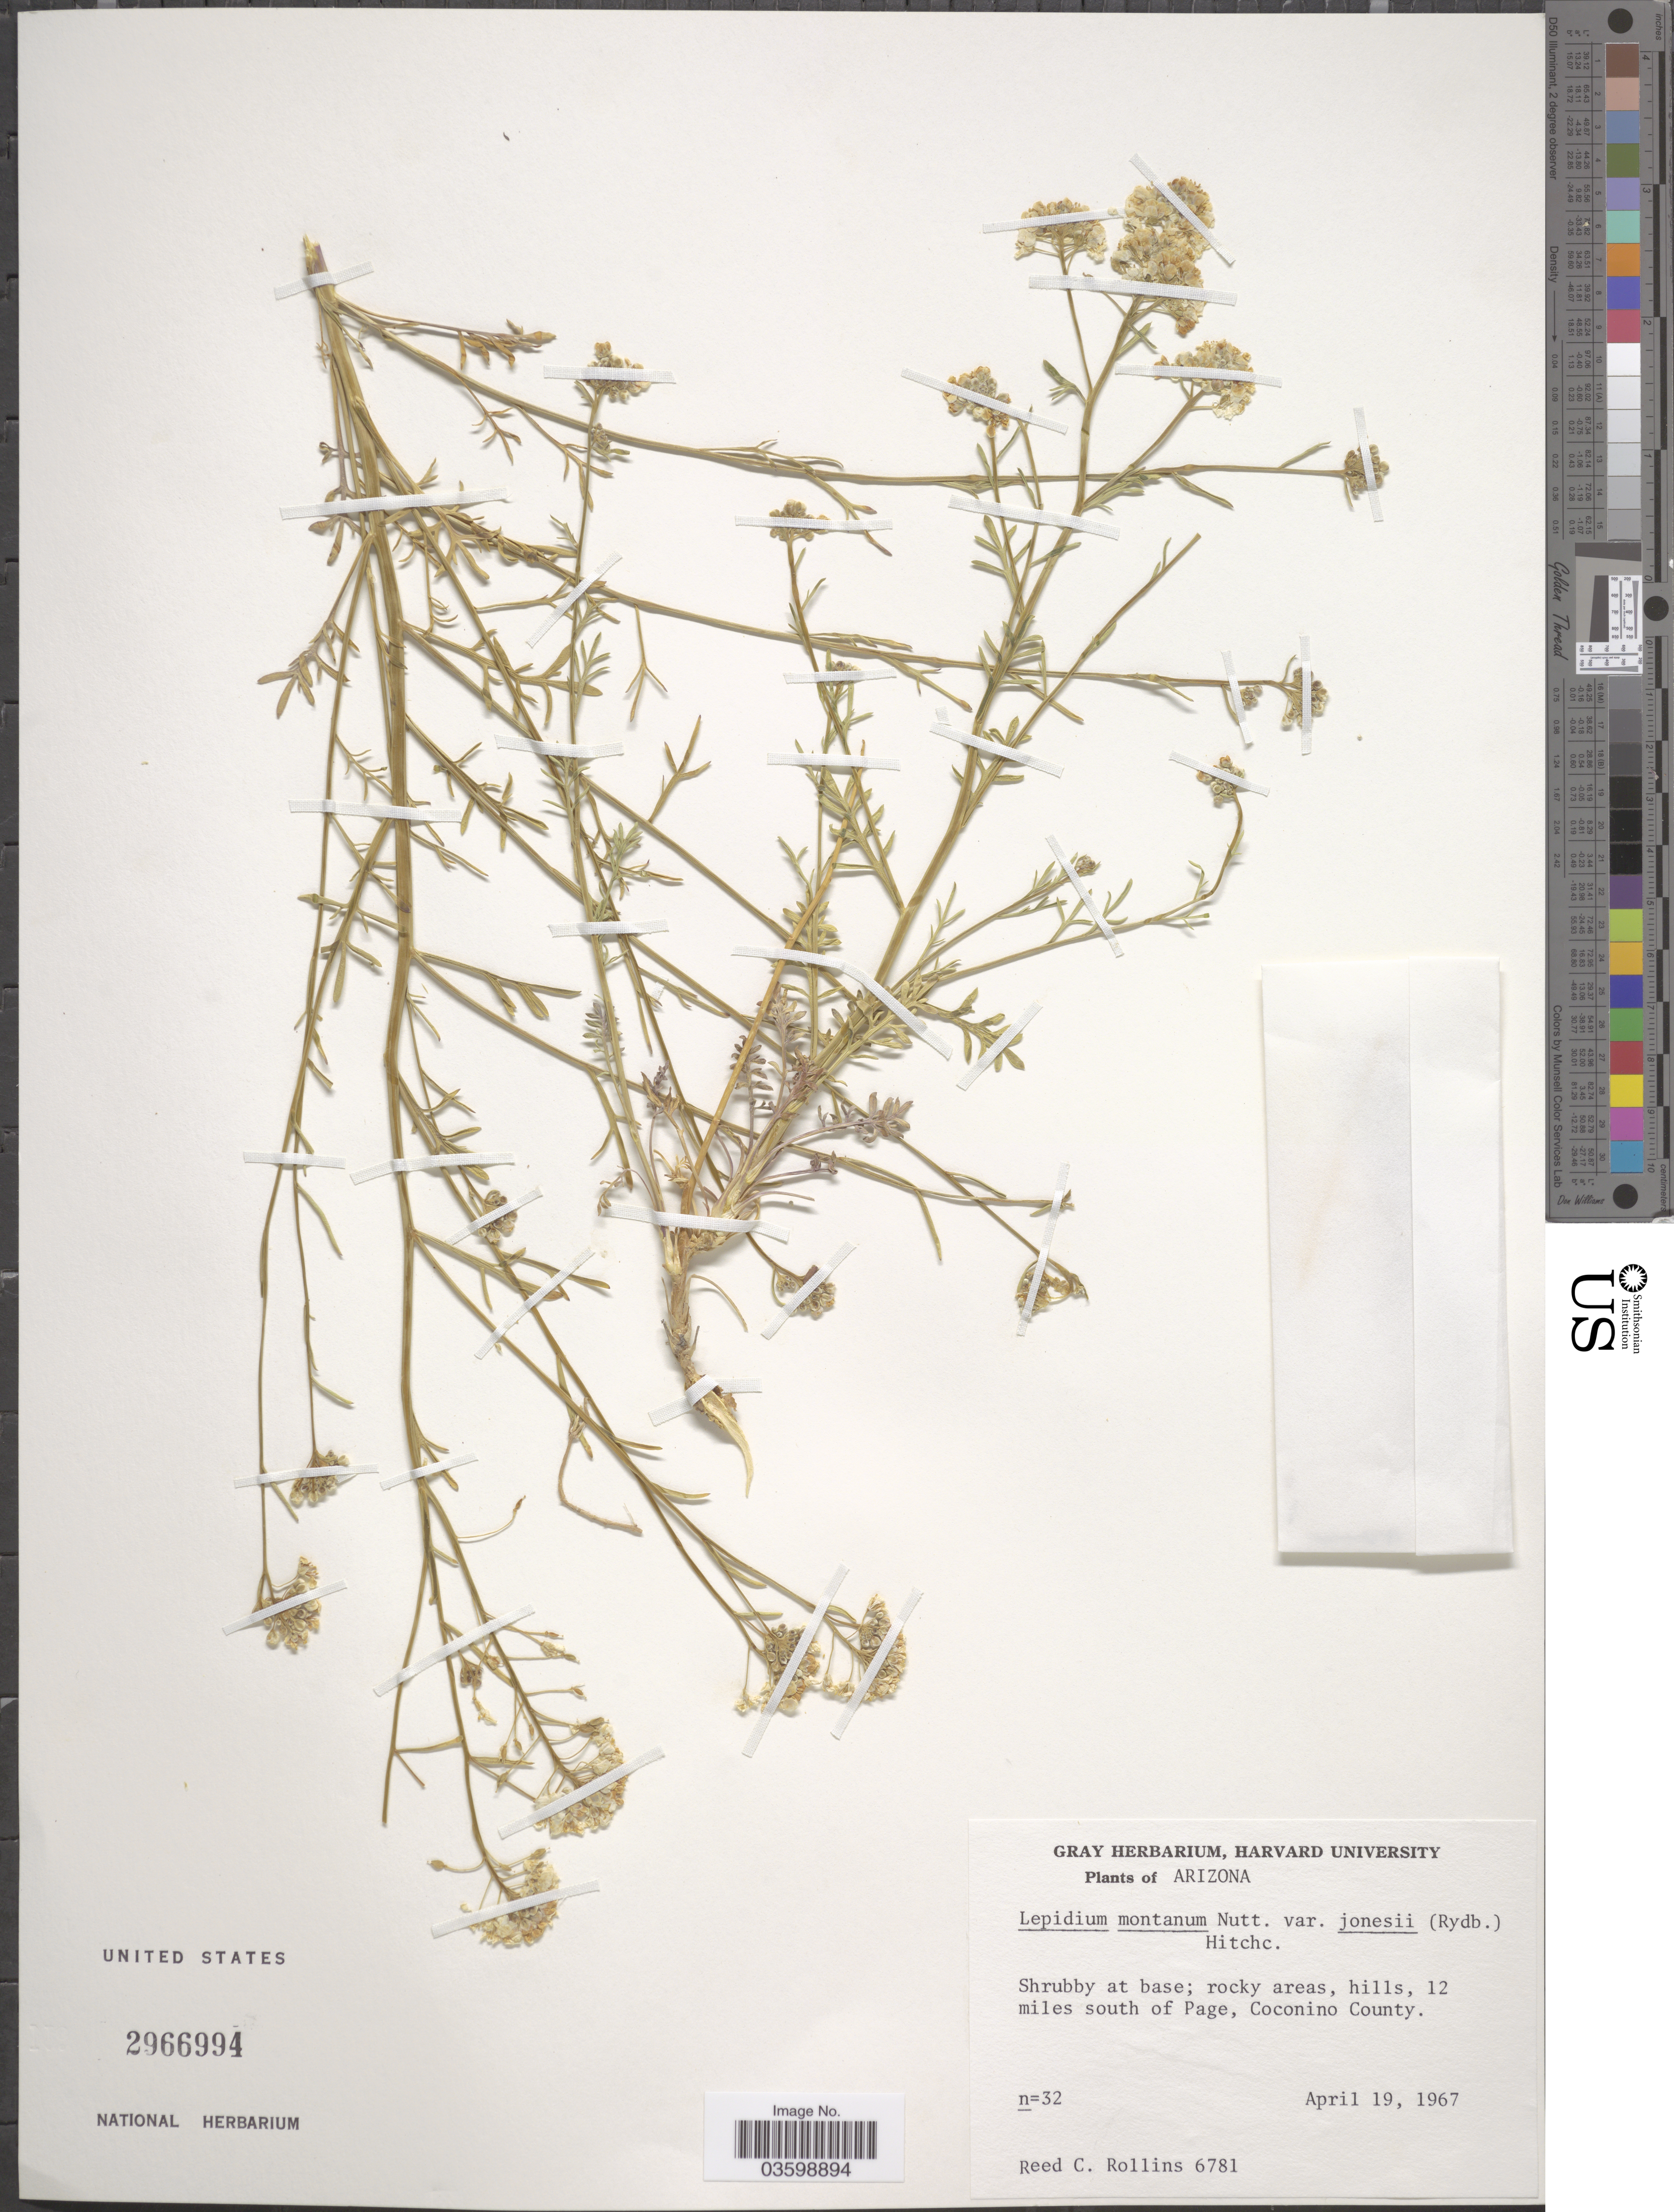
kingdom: Plantae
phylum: Tracheophyta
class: Magnoliopsida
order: Brassicales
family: Brassicaceae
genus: Lepidium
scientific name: Lepidium montanum var. jonesii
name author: (Rydb.) C.L. Hitchc.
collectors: R. C. Rollins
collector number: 6781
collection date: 1967-04-19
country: United States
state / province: Arizona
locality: Rocky areas, hills, 12 miles south of Page, Coconino County.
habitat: rocky area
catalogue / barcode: US 2966994